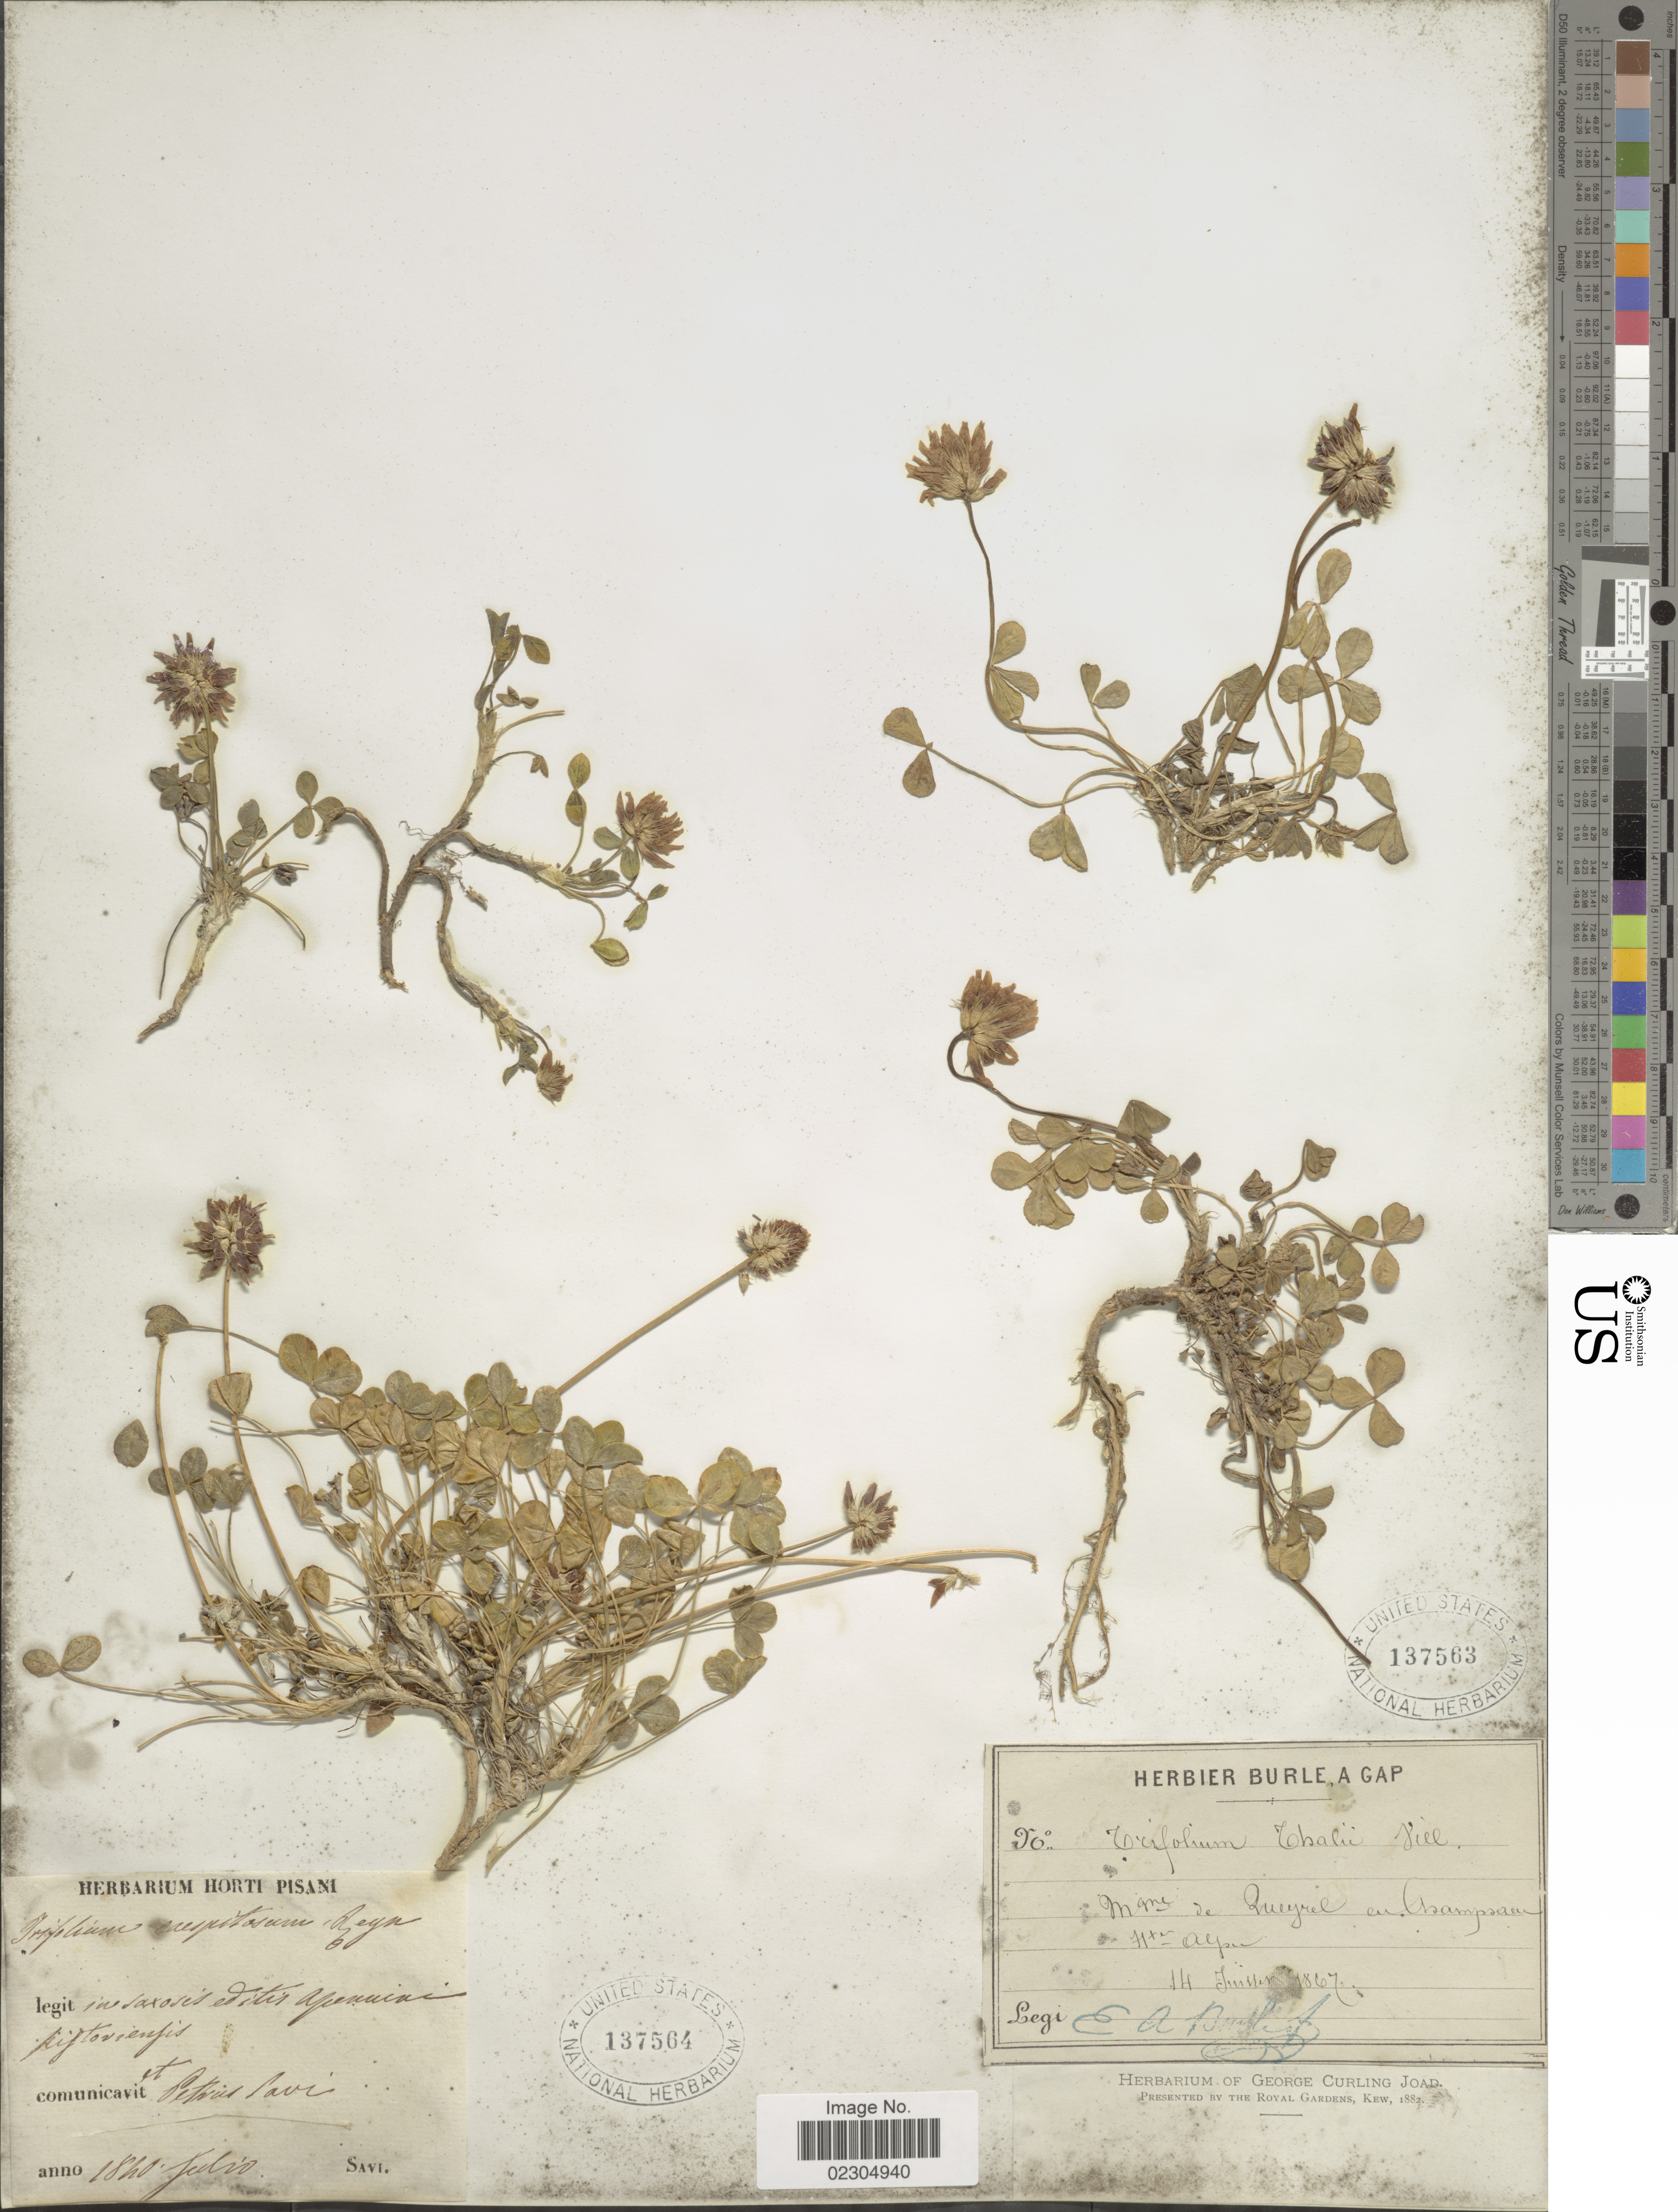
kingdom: Plantae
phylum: Tracheophyta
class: Magnoliopsida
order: Fabales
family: Fabaceae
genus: Trifolium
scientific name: Trifolium thalii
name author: Vill.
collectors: ex herb. Hort. Bot. Pisani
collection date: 1860-07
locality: In saxoses edites Alpenuicas pytovienfis. [interpreted]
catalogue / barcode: US 137564